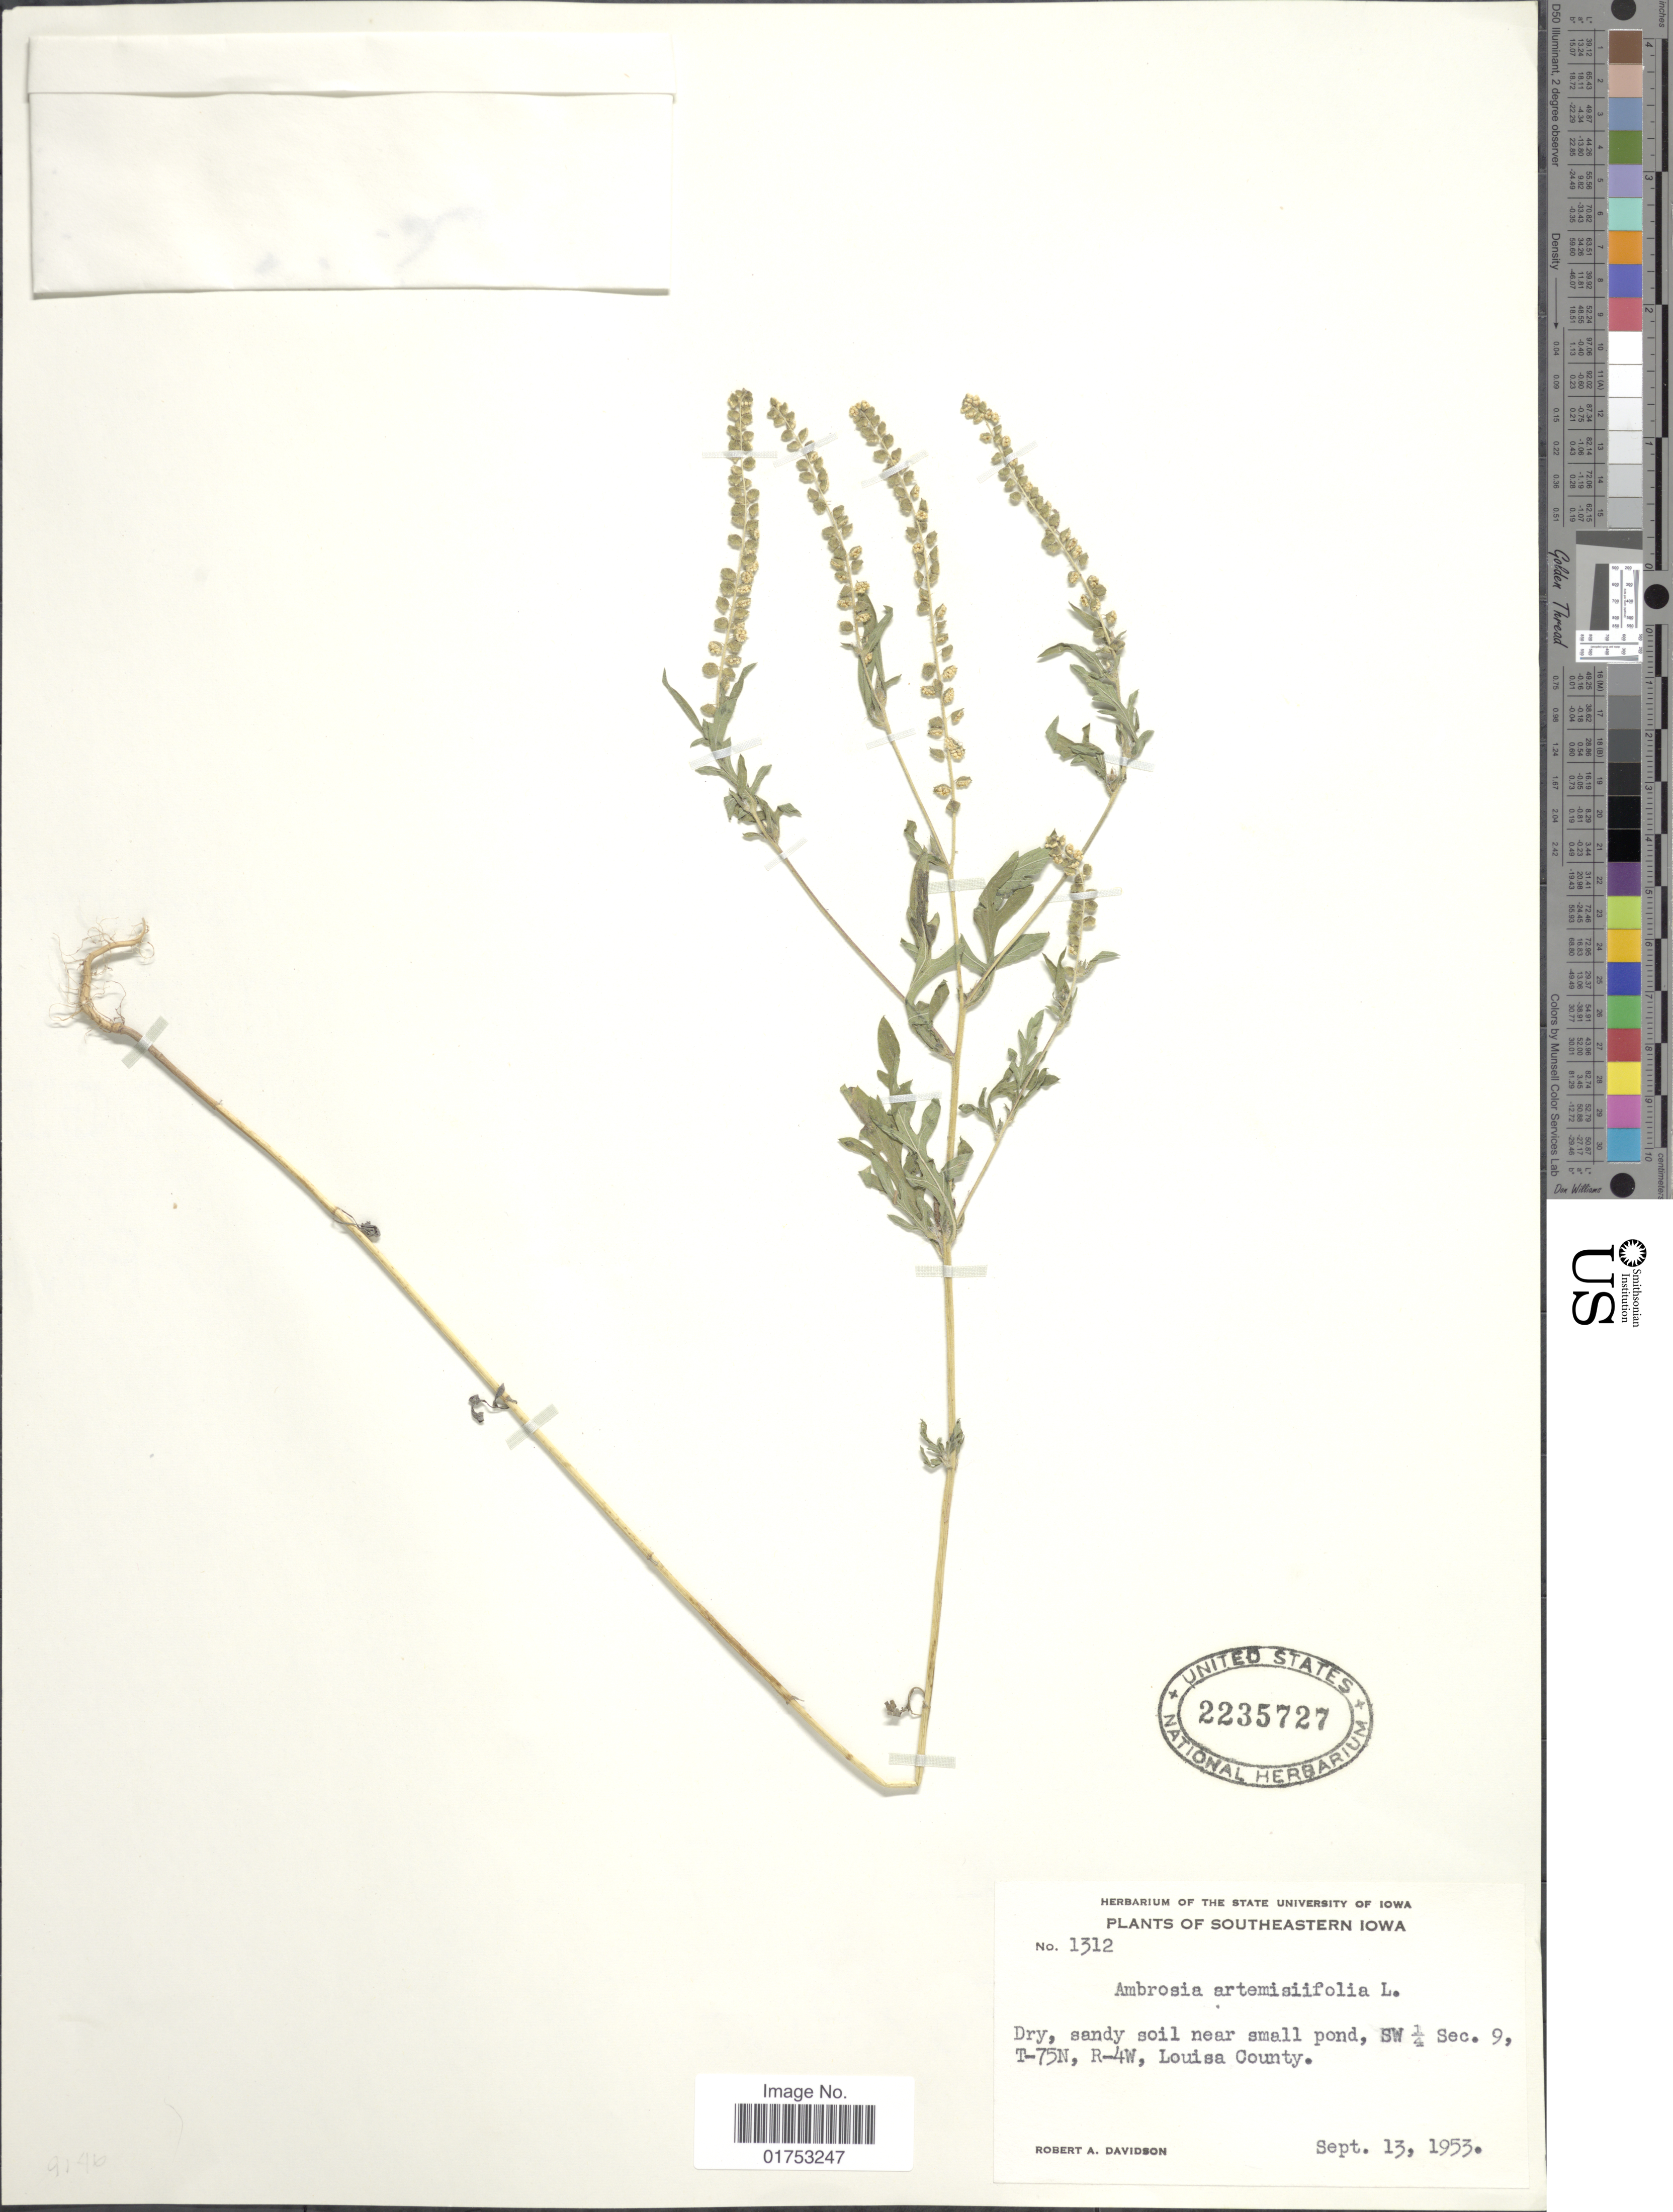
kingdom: Plantae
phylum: Tracheophyta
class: Magnoliopsida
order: Asterales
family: Asteraceae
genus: Ambrosia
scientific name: Ambrosia artemisiifolia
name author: L.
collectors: R. A. Davidson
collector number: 1312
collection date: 1953-09-13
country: United States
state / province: Iowa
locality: Southeastern Iowa, SW1/4 Sec 9, T-75N, R-4W, Louisa County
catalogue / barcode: US 2235727